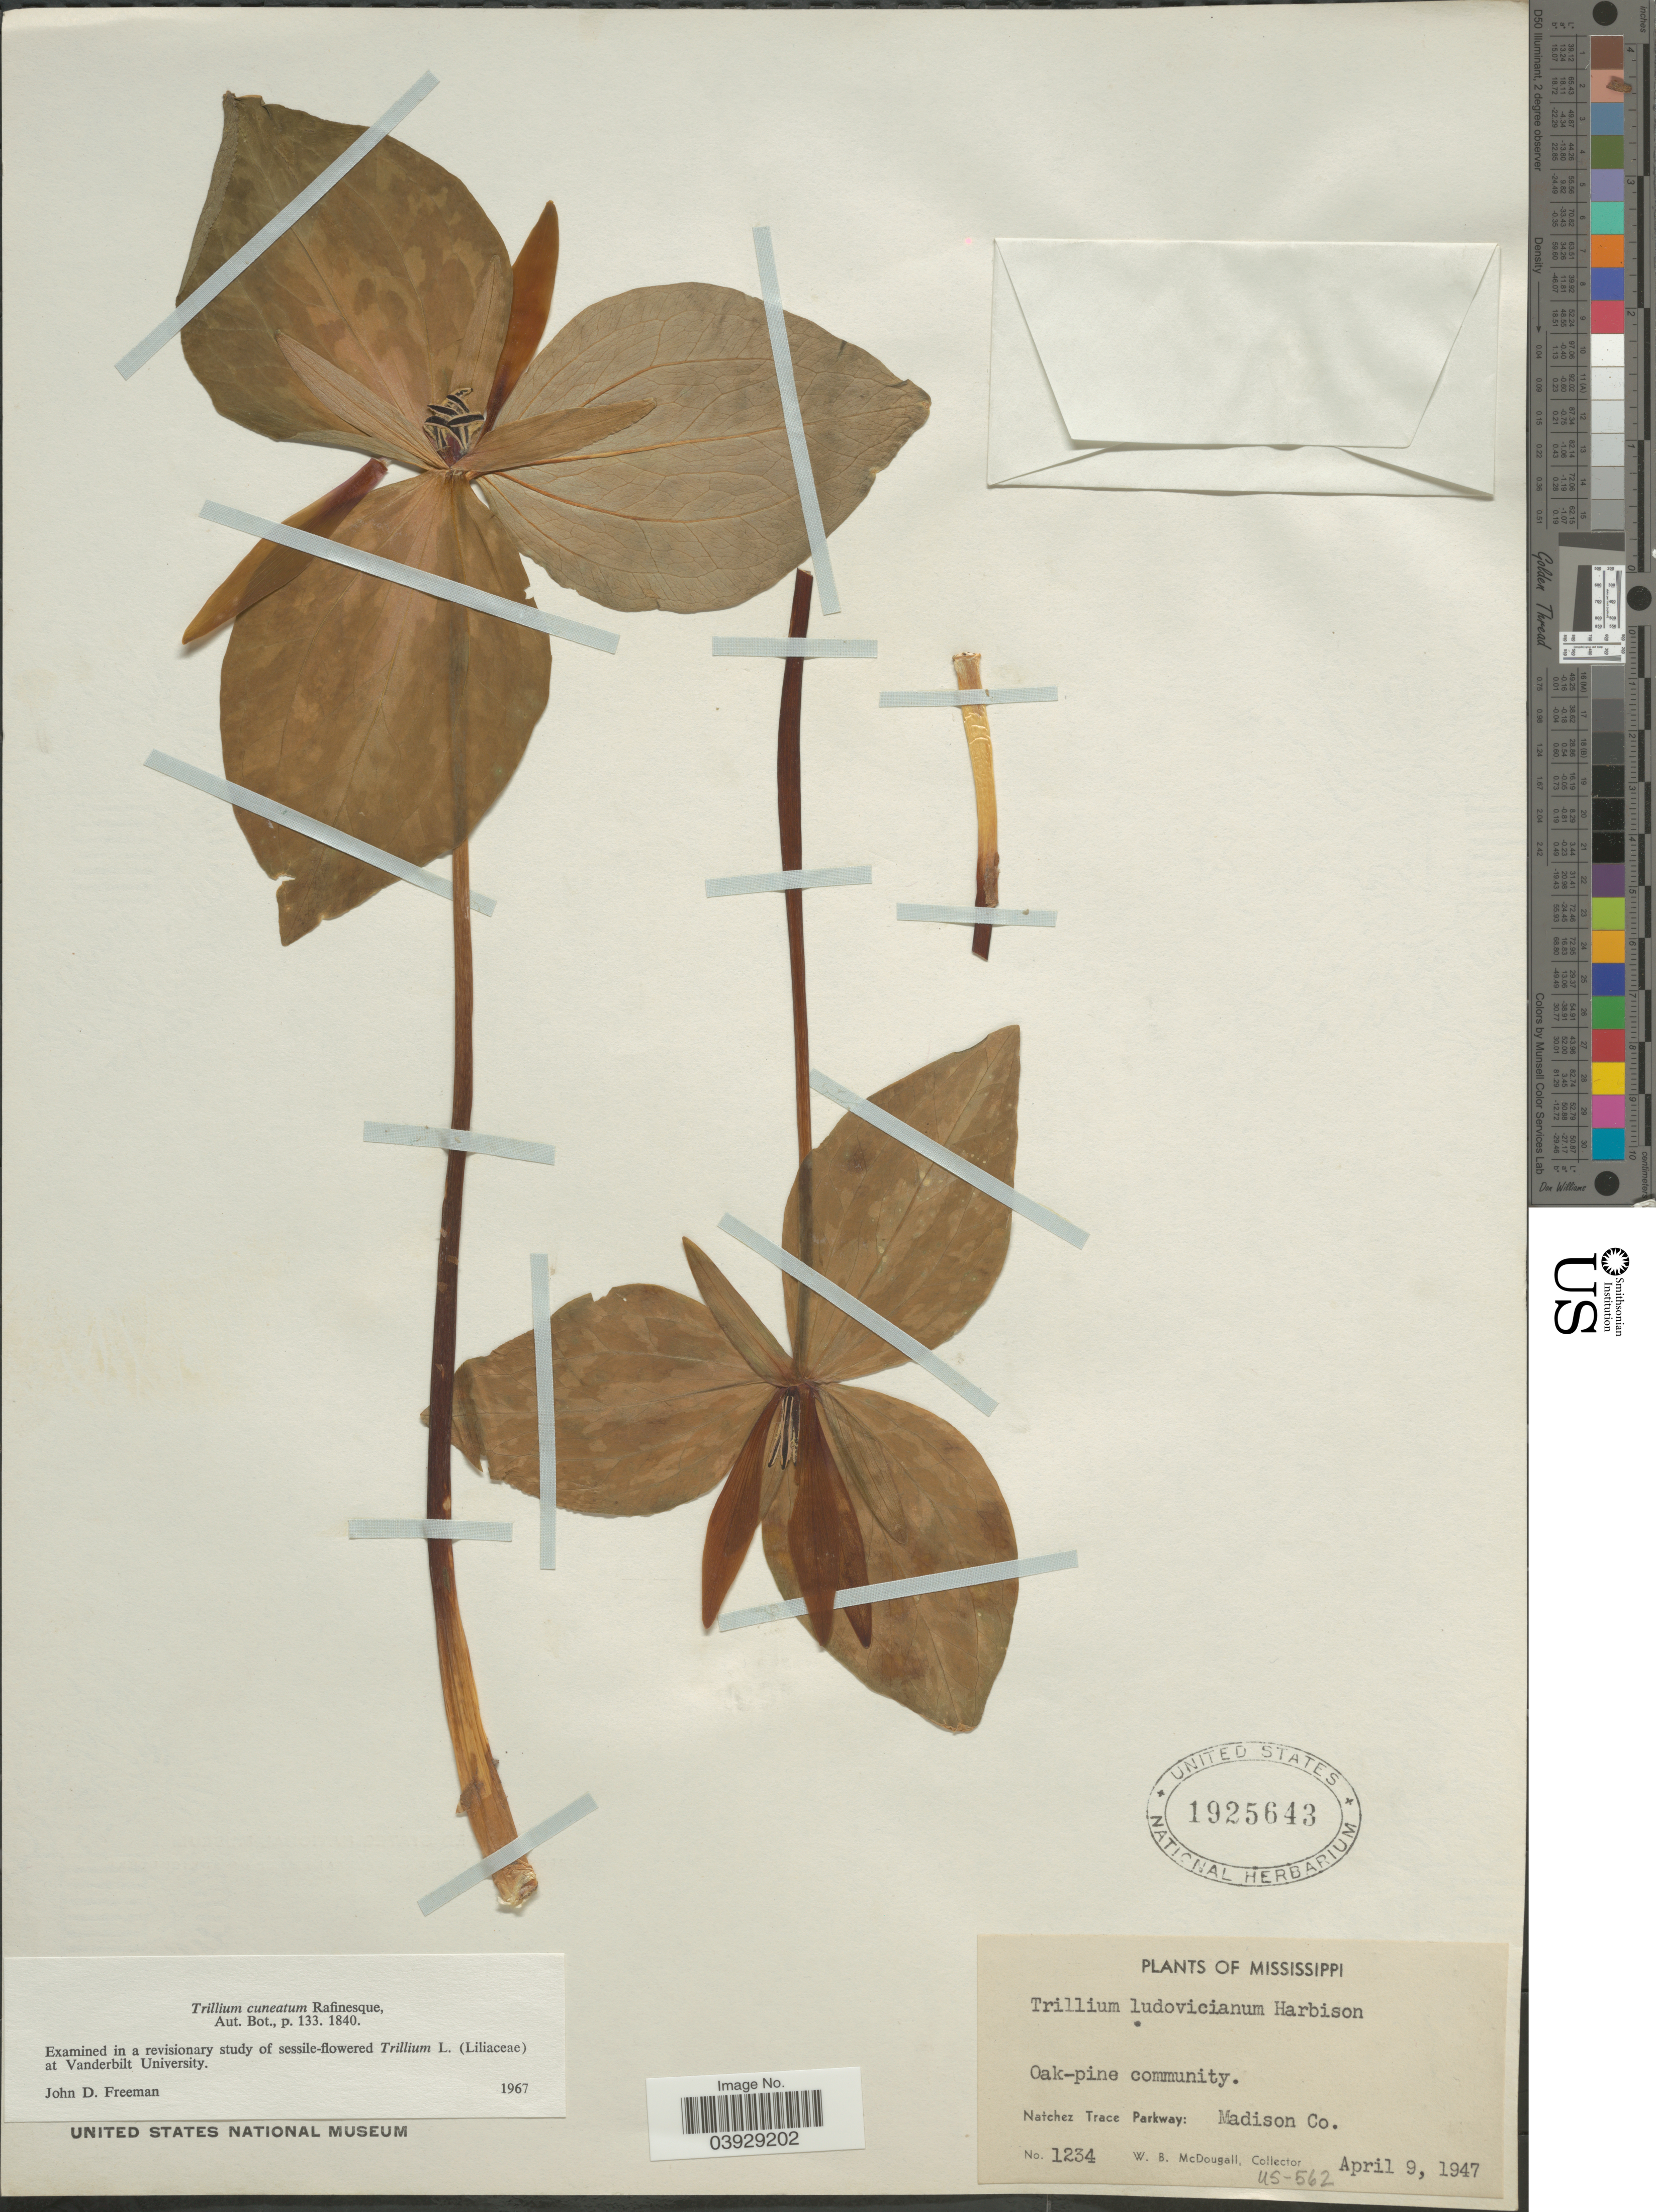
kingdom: Plantae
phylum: Tracheophyta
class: Liliopsida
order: Liliales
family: Melanthiaceae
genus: Trillium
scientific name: Trillium cuneatum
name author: Raf.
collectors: W. B. McDougall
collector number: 1234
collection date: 1947-04-09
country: United States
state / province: Mississippi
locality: Oak-pine community. Natchez Trace Parkway: Madison Co.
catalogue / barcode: US 1925643